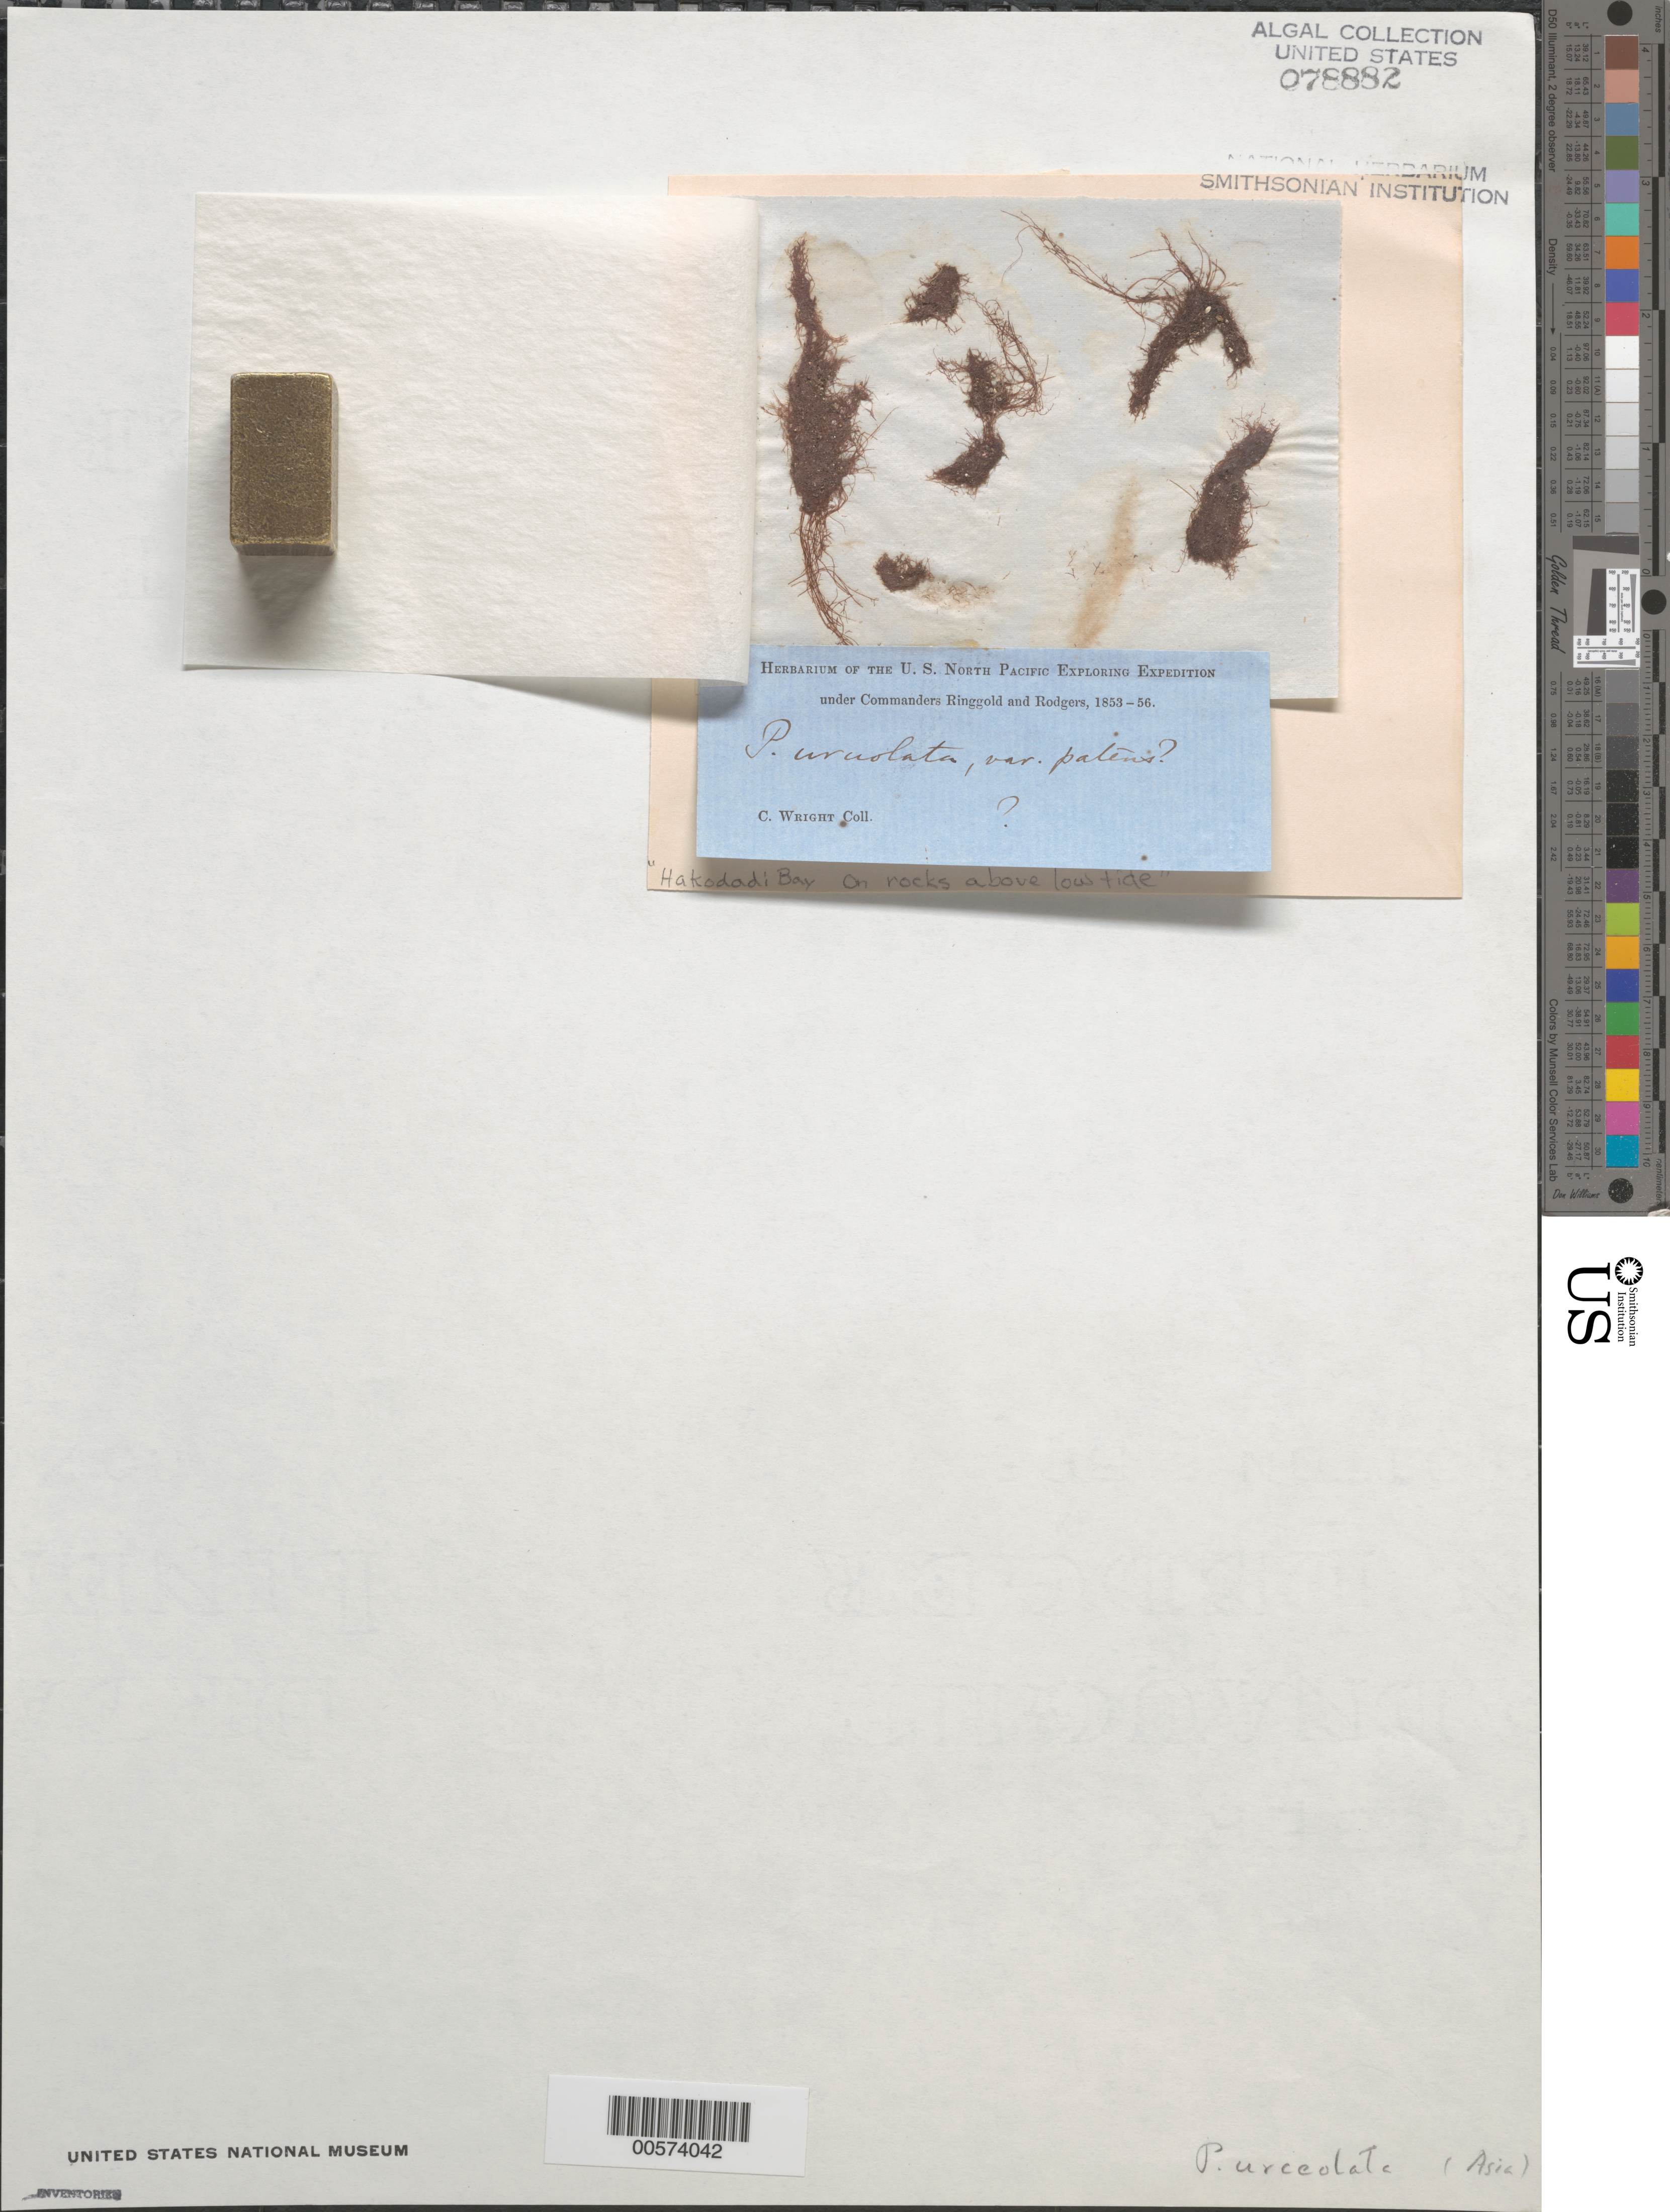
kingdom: Plantae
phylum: Rhodophyta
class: Florideophyceae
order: Ceramiales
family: Rhodomelaceae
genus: Polysiphonia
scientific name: Polysiphonia urceolata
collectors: C. Wright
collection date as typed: Jun 1855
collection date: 1855-06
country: Japan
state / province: Hokkaido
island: Hokkaido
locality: Hakodate Bay (Hakodadi Bay)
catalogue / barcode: US 78882